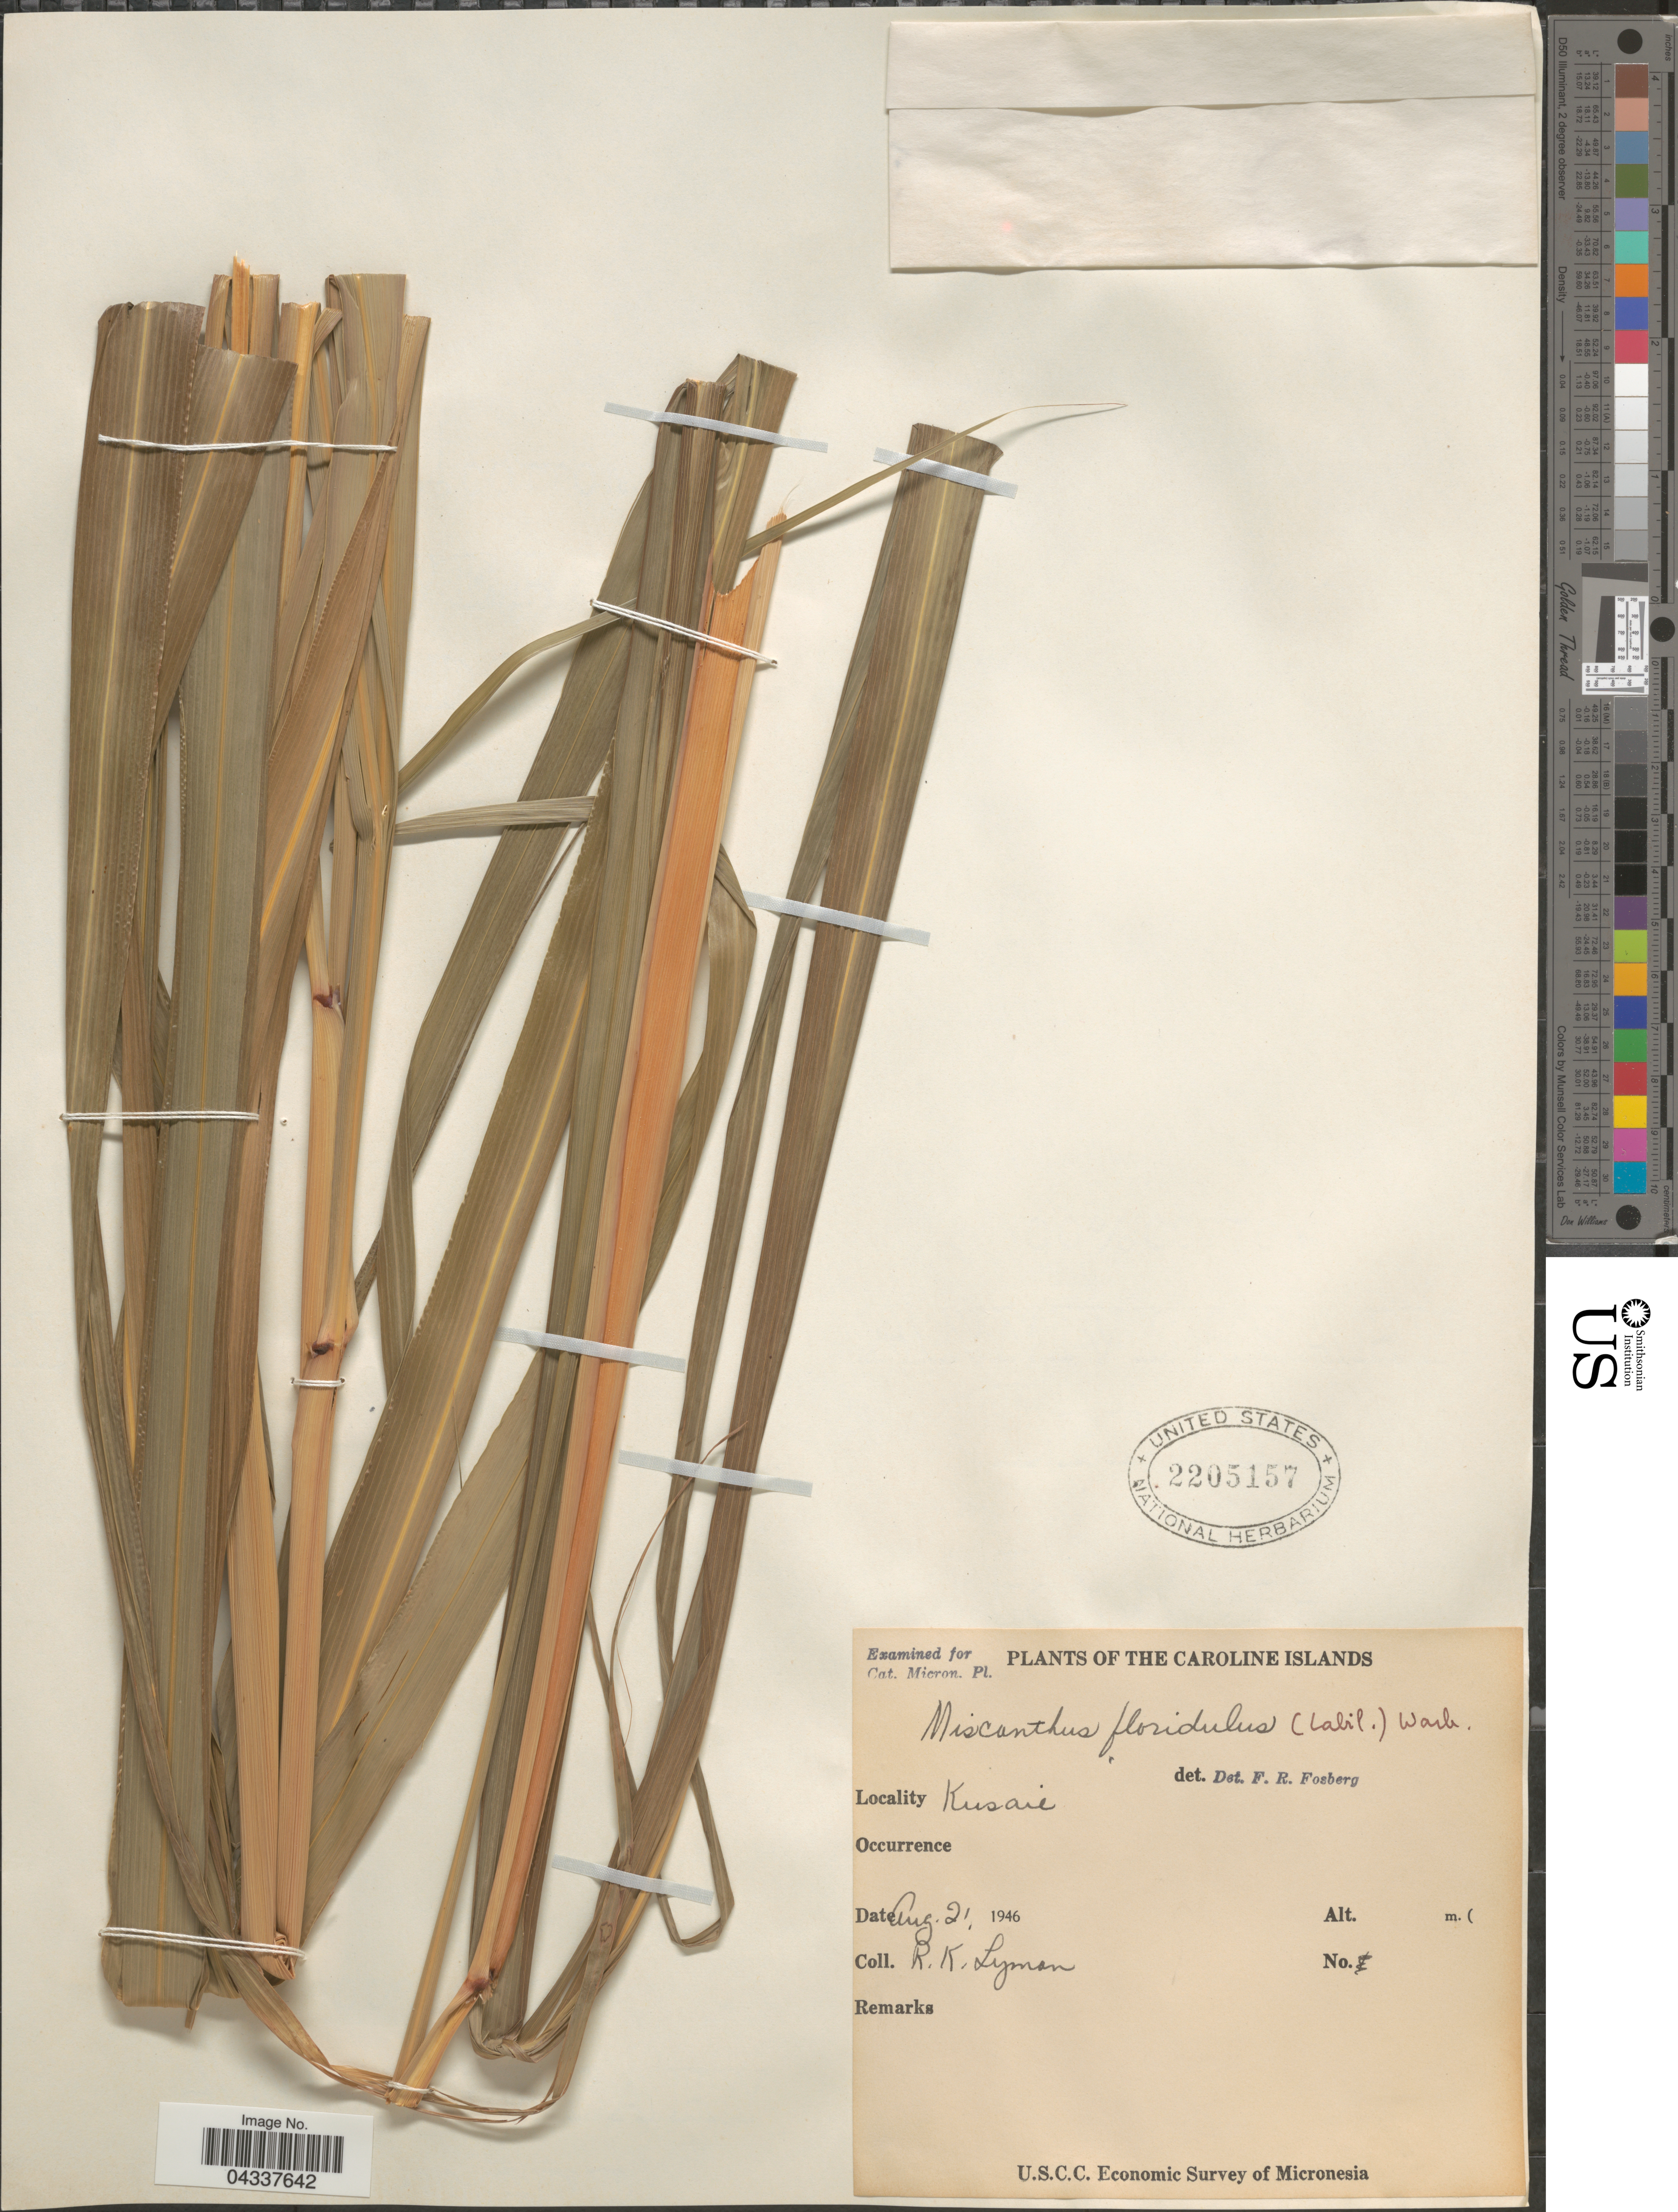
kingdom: Plantae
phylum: Tracheophyta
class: Liliopsida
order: Poales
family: Poaceae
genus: Miscanthus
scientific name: Miscanthus floridulus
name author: (Labill.) Warb.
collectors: R. Lyman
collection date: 1946-08-21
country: Micronesia, Federated States of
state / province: Kosrae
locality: Caroline Islands. Kusaie. U. S. C. C. Economic Survey of Micronesia.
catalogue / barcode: US 2205157